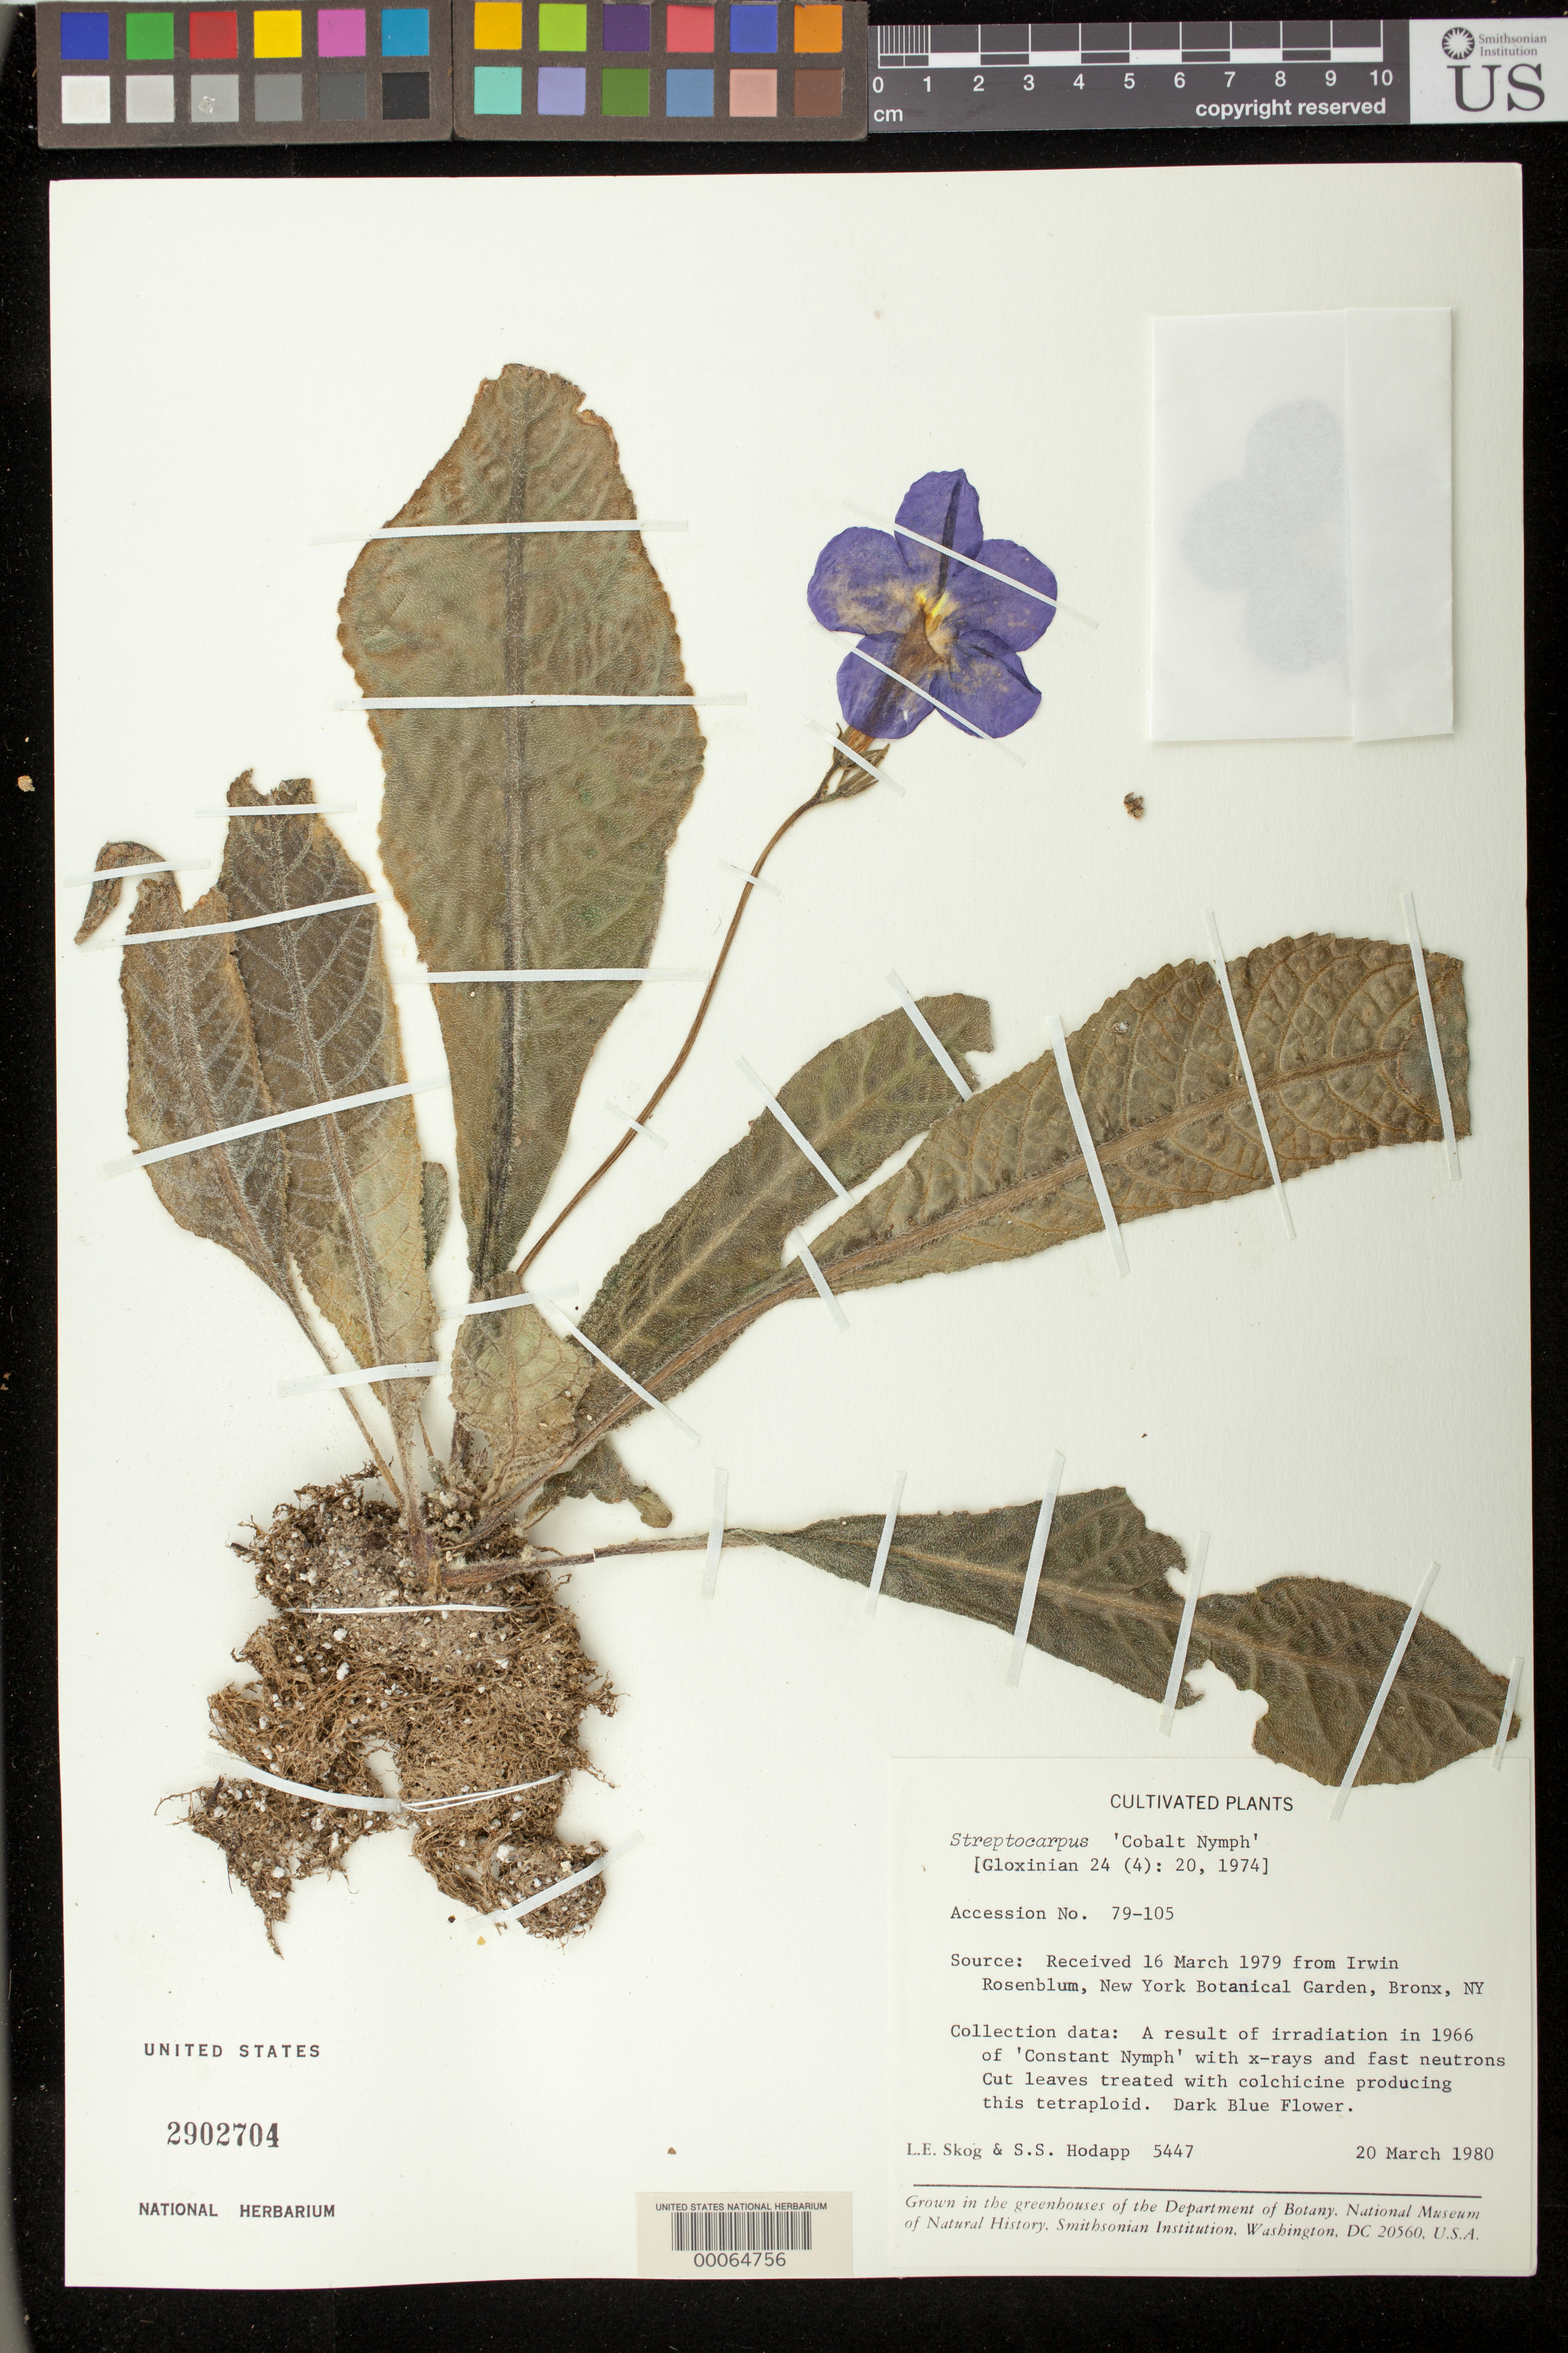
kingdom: Plantae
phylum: Tracheophyta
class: Magnoliopsida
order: Lamiales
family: Gesneriaceae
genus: Streptocarpus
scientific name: Streptocarpus 'Cobalt Nymph'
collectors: L. E. Skog & S. Hodapp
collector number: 5447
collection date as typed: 20 Mar 1980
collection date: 1980-03-20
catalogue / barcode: US 2902704